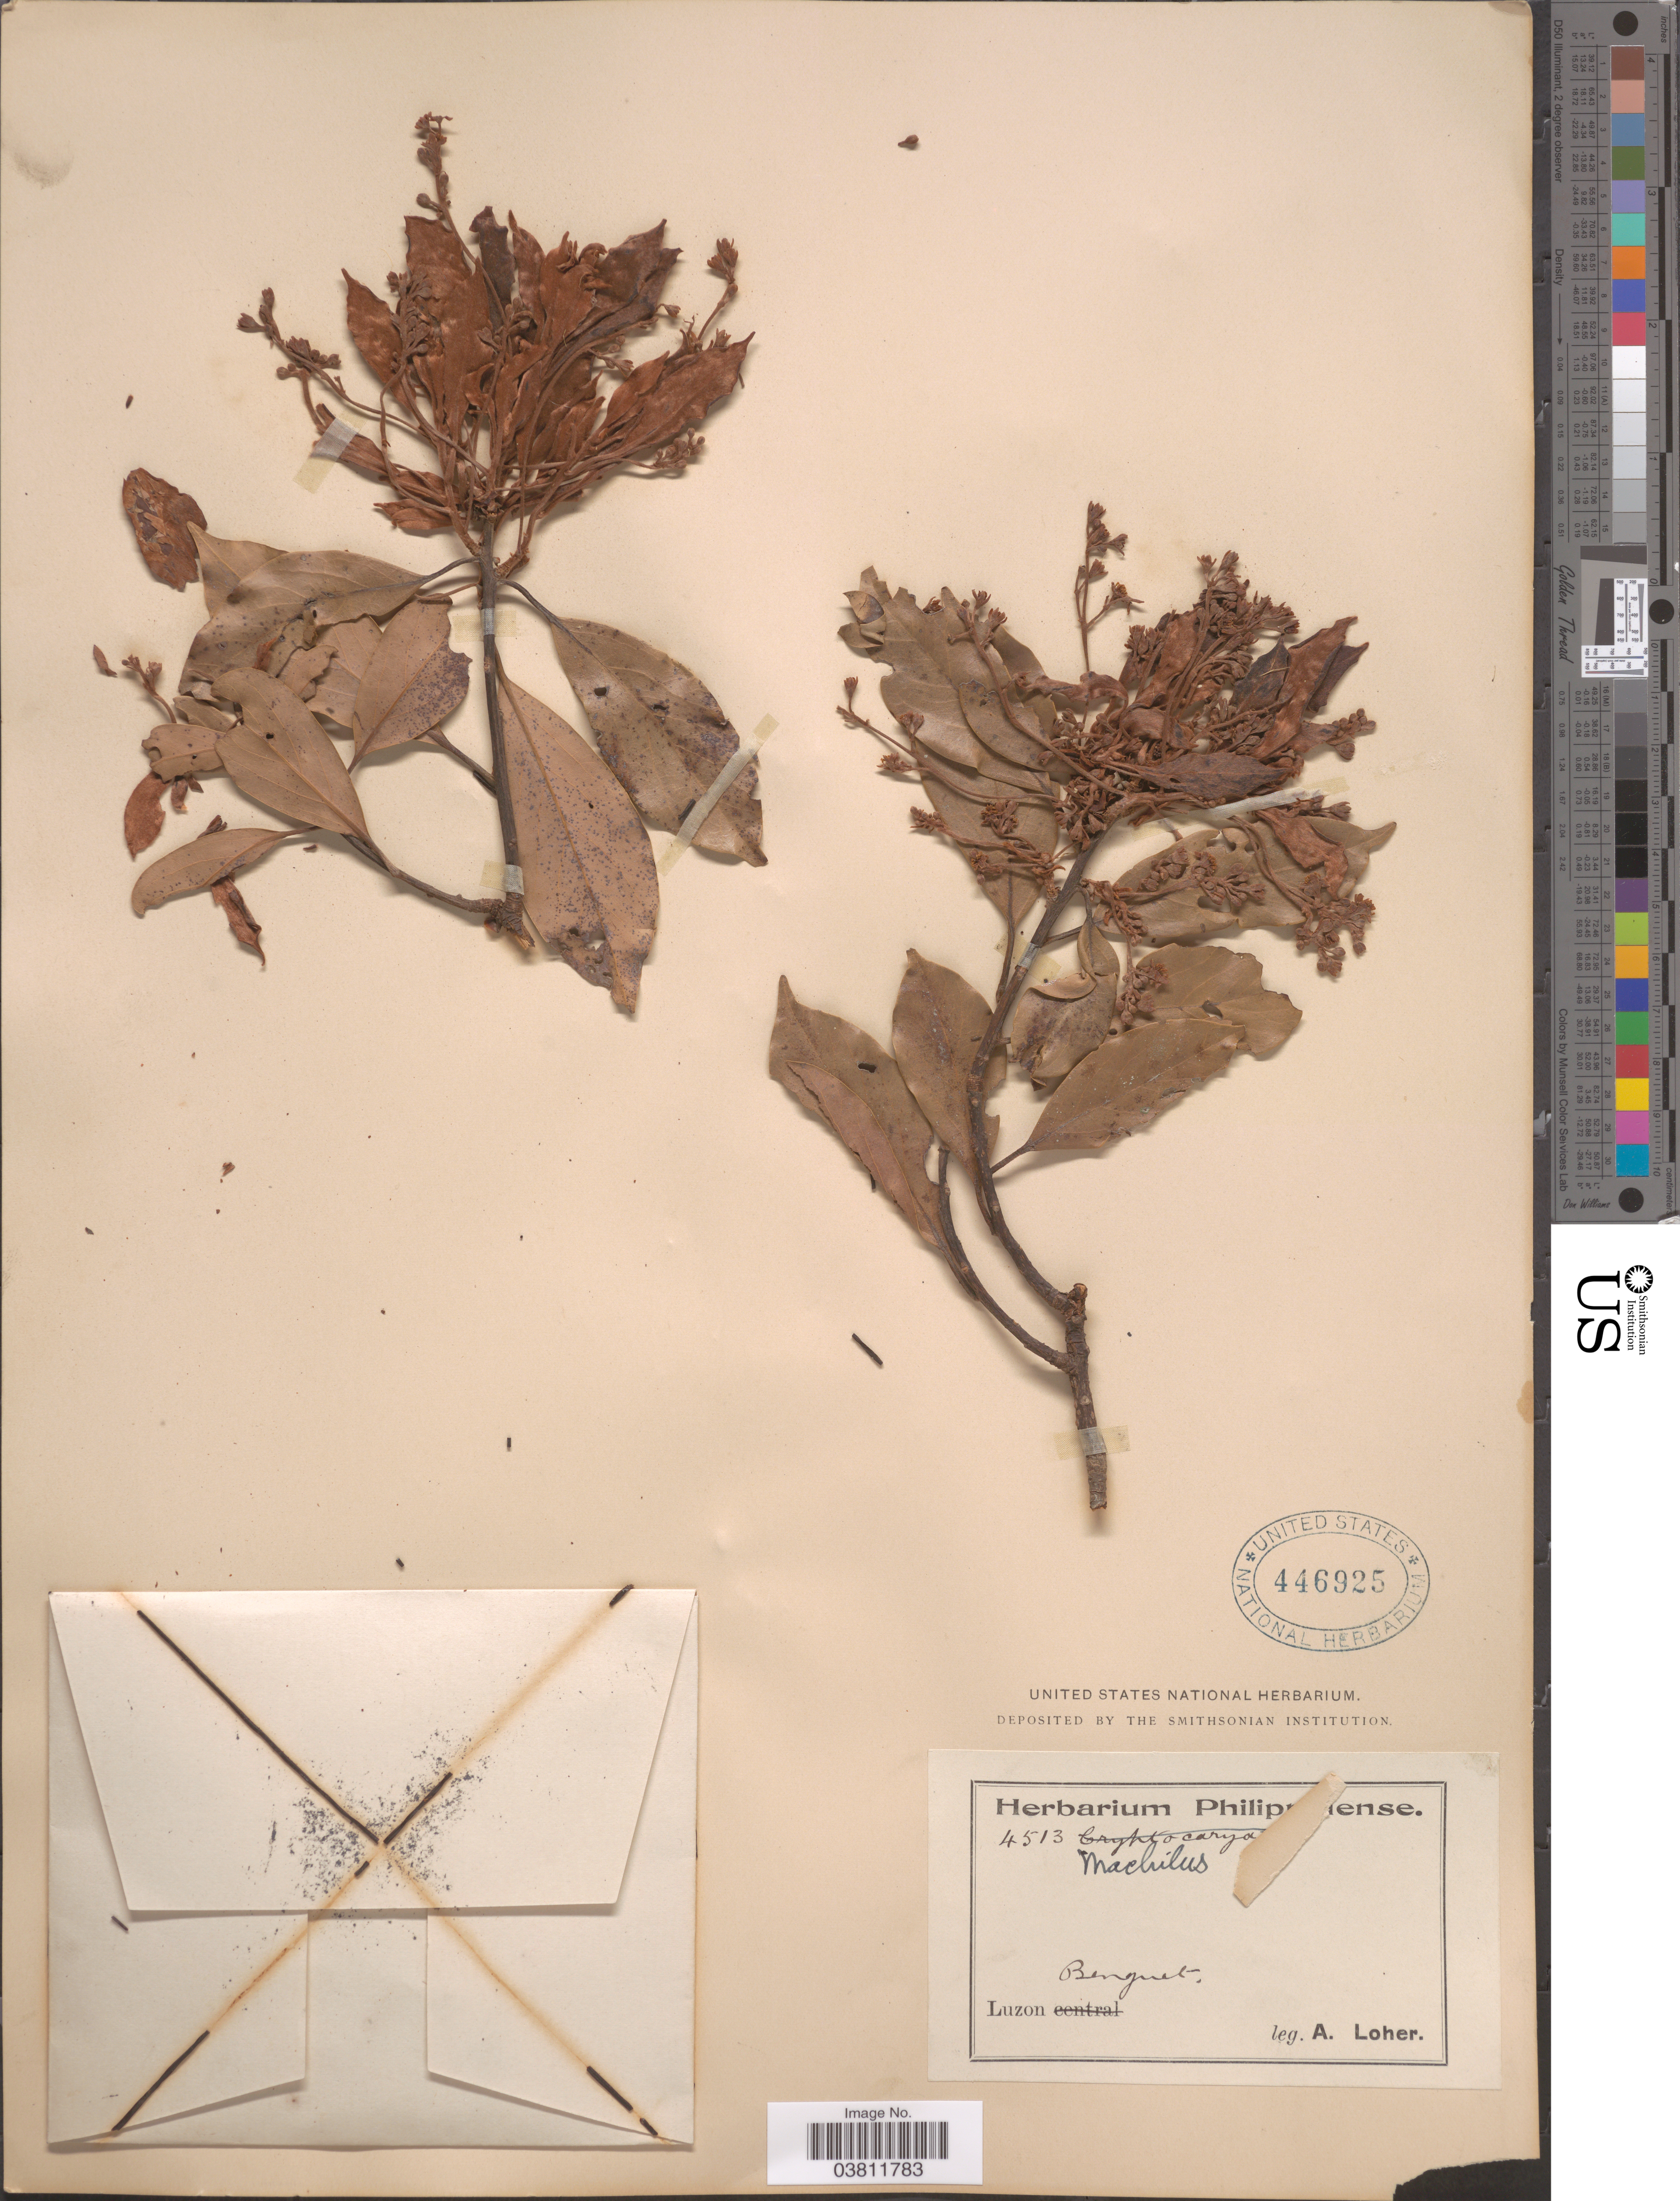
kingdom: Plantae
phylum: Tracheophyta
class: Magnoliopsida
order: Laurales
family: Lauraceae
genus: Machilus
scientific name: Machilus sp.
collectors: A. Loher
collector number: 4513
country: Philippines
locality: Luzon, Benguet.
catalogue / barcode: US 446925